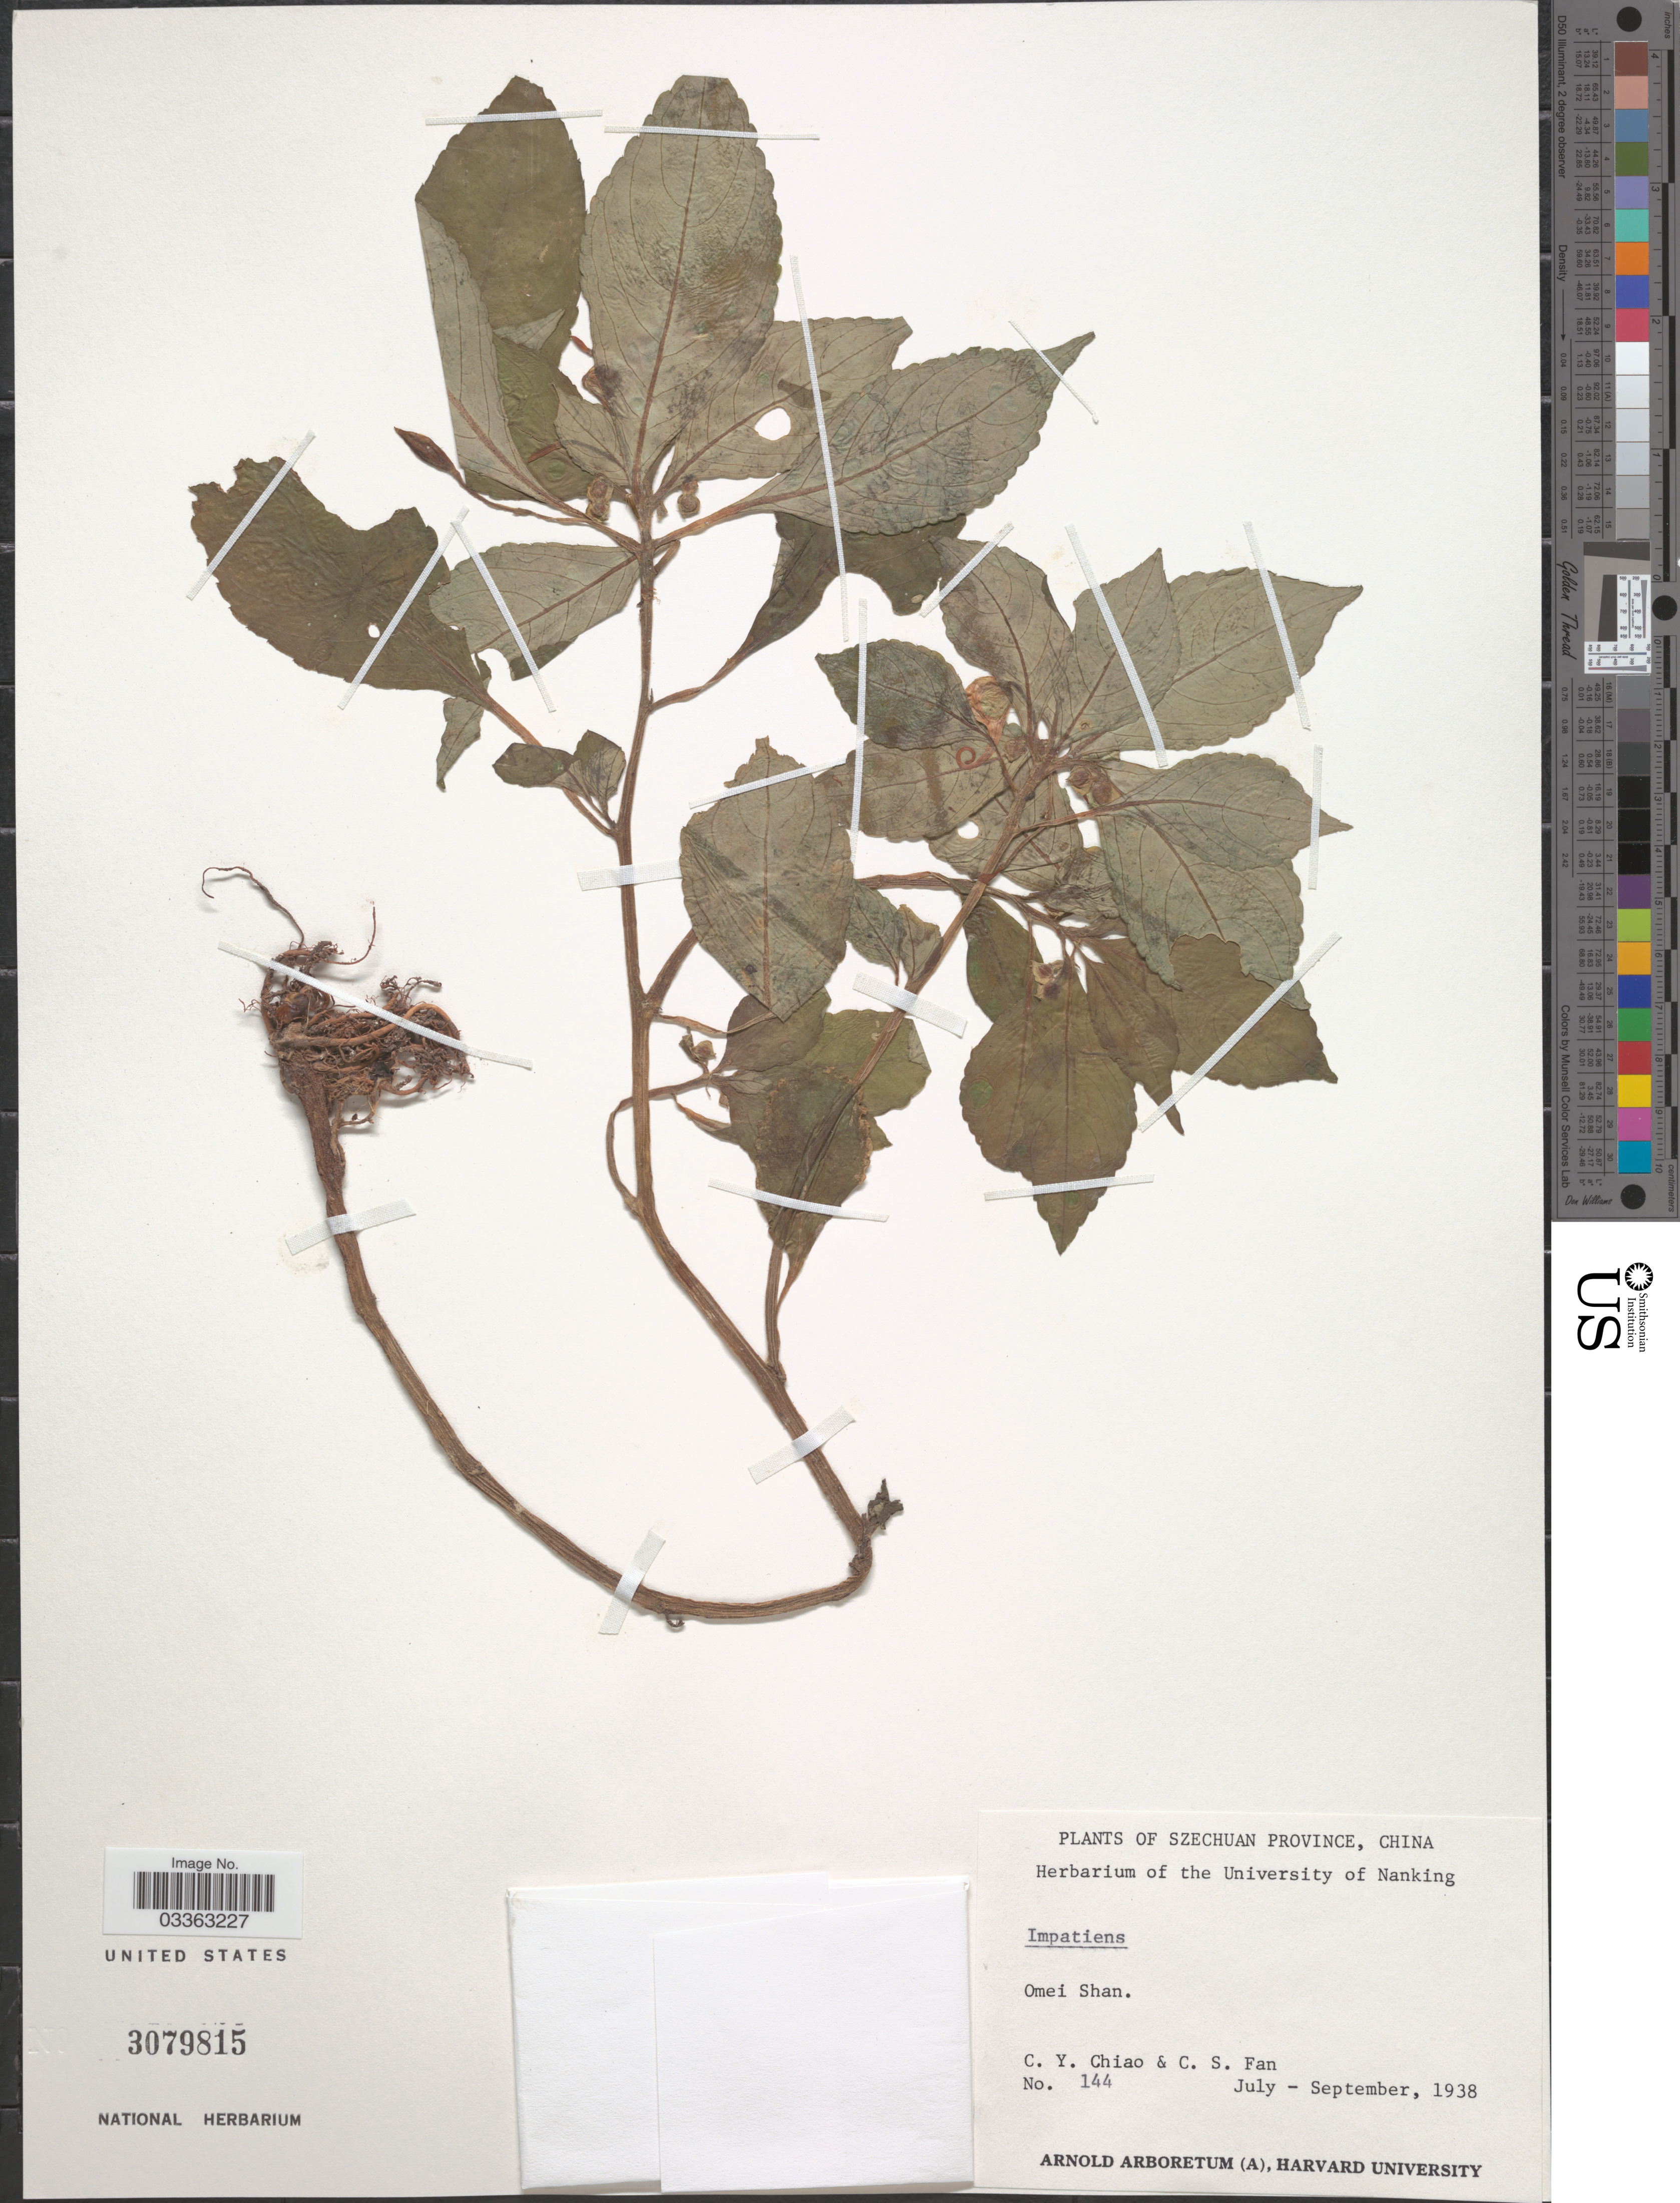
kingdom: Plantae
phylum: Tracheophyta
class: Magnoliopsida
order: Ericales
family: Balsaminaceae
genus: Impatiens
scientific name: Impatiens sp.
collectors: C. Y. Chiao & C. S. Fan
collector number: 144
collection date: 1938-07/1938-09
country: China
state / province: Sichuan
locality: Szechuan Province. Omei Shan.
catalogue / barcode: US 3079815